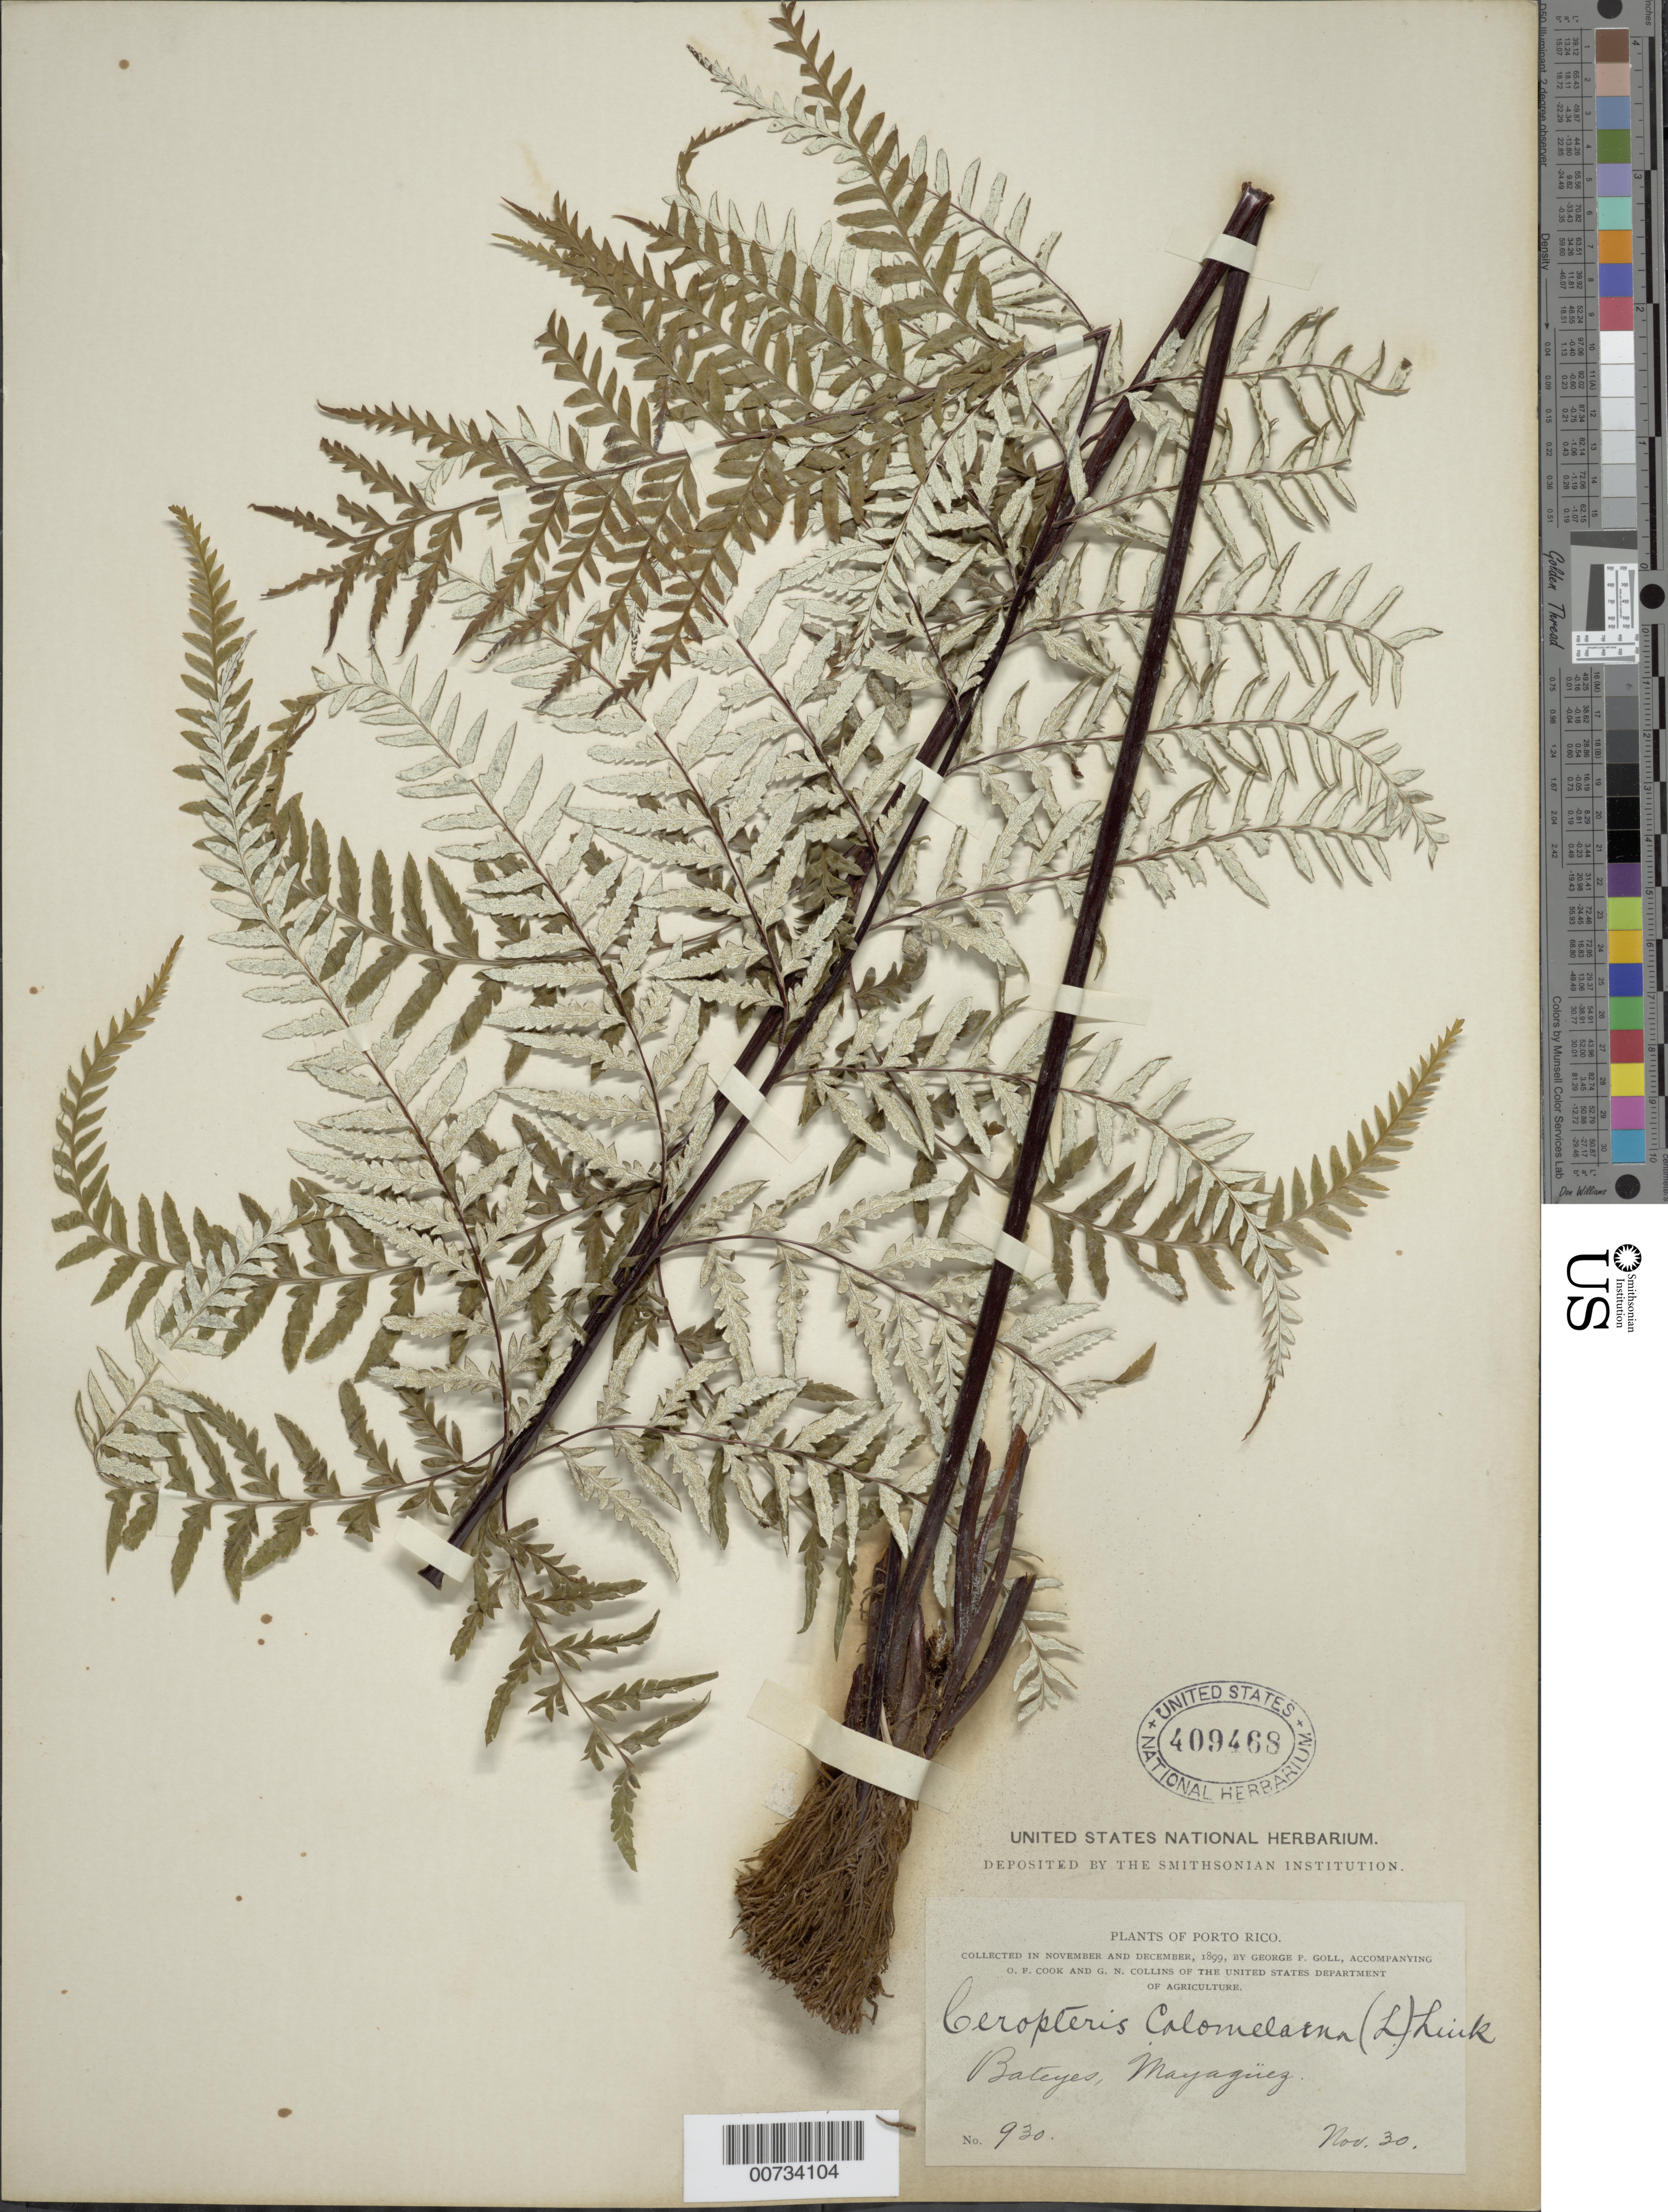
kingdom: Plantae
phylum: Tracheophyta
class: Polypodiopsida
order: Polypodiales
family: Pteridaceae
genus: Pityrogramma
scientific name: Pityrogramma calomelanos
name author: (L.) Link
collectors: G. Goll, O. F. Cook & G. N. Collins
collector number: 930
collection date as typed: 30 Nov 1899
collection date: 1899-11-30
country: Puerto Rico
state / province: Mayagüez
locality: Bateyes, Mayaguez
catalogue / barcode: US 409468